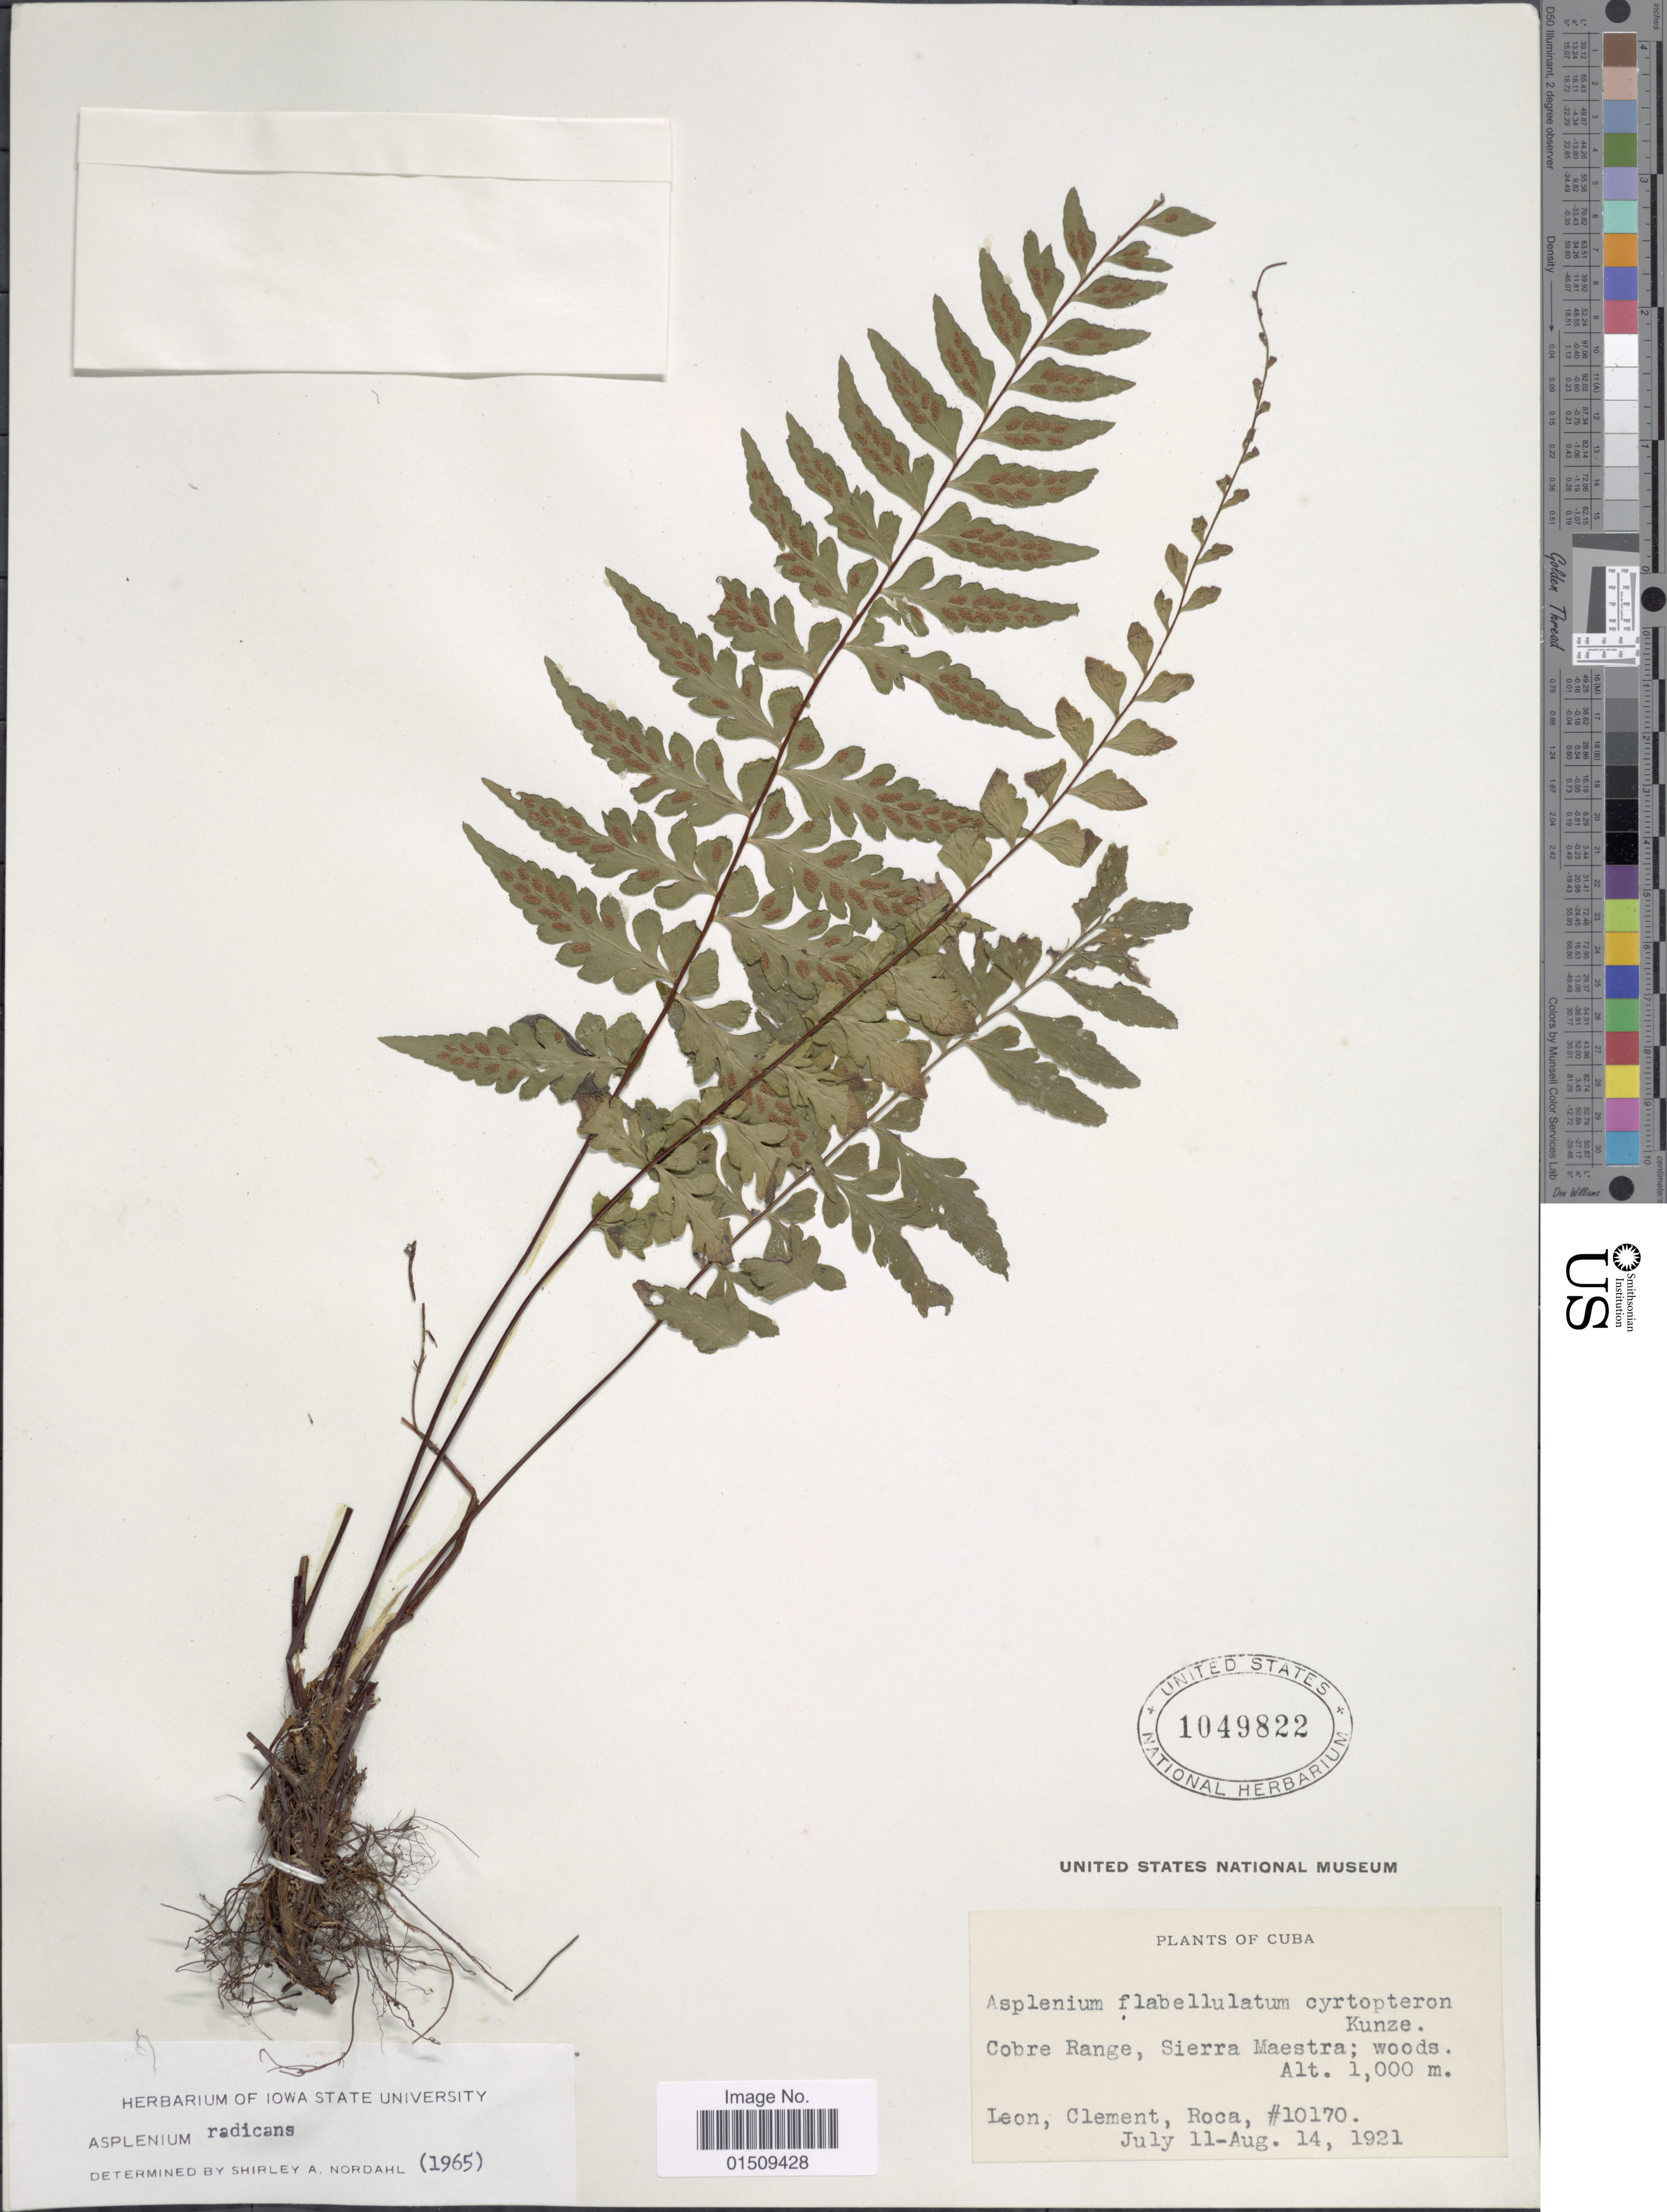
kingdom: Plantae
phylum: Tracheophyta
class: Polypodiopsida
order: Polypodiales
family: Aspleniaceae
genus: Asplenium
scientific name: Asplenium radicans var. radicans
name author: L.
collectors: -. León, Clément & -. Roca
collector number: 10170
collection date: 1921-07-11/1921-08-14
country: Cuba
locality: Cobre Range, Sierra Maestra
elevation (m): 1000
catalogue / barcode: US 1049822